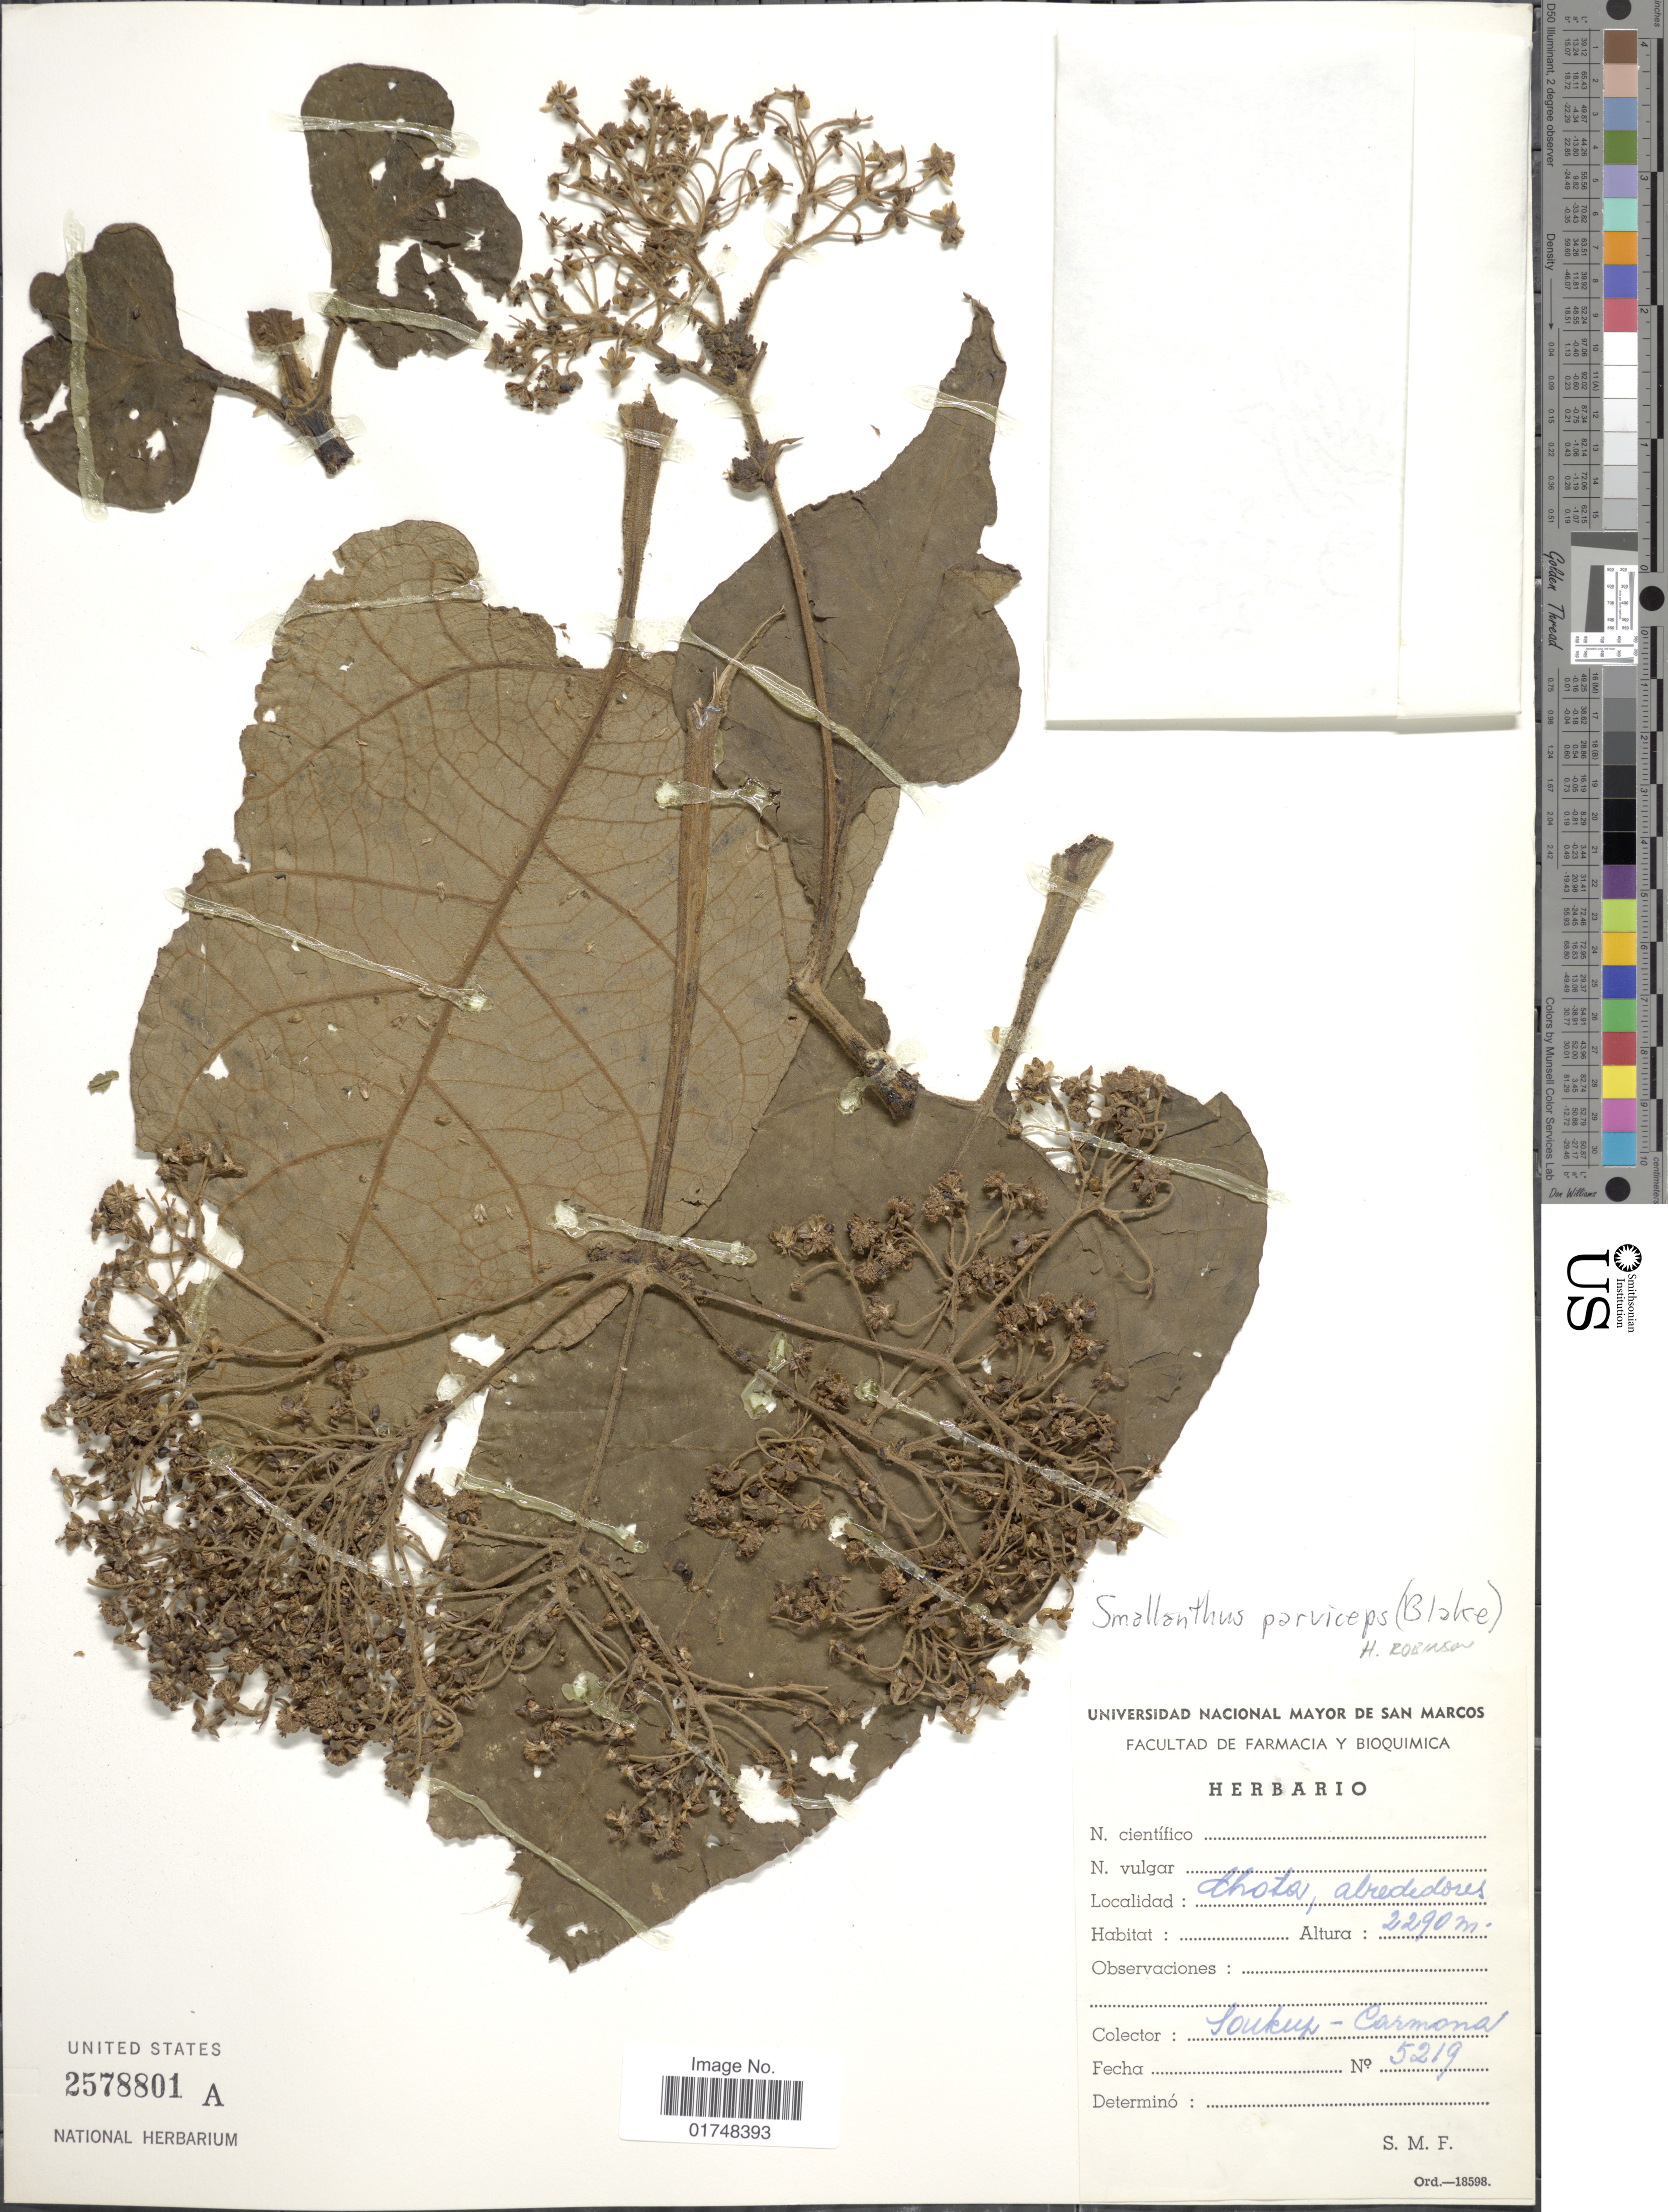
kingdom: Plantae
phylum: Tracheophyta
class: Magnoliopsida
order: Asterales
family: Asteraceae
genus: Smallanthus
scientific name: Smallanthus parviceps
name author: (S.F. Blake) H. Rob.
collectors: Soukup-Carmona, --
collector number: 5219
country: Peru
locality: Chota, alrededores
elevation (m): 2290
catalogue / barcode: US 2578801A